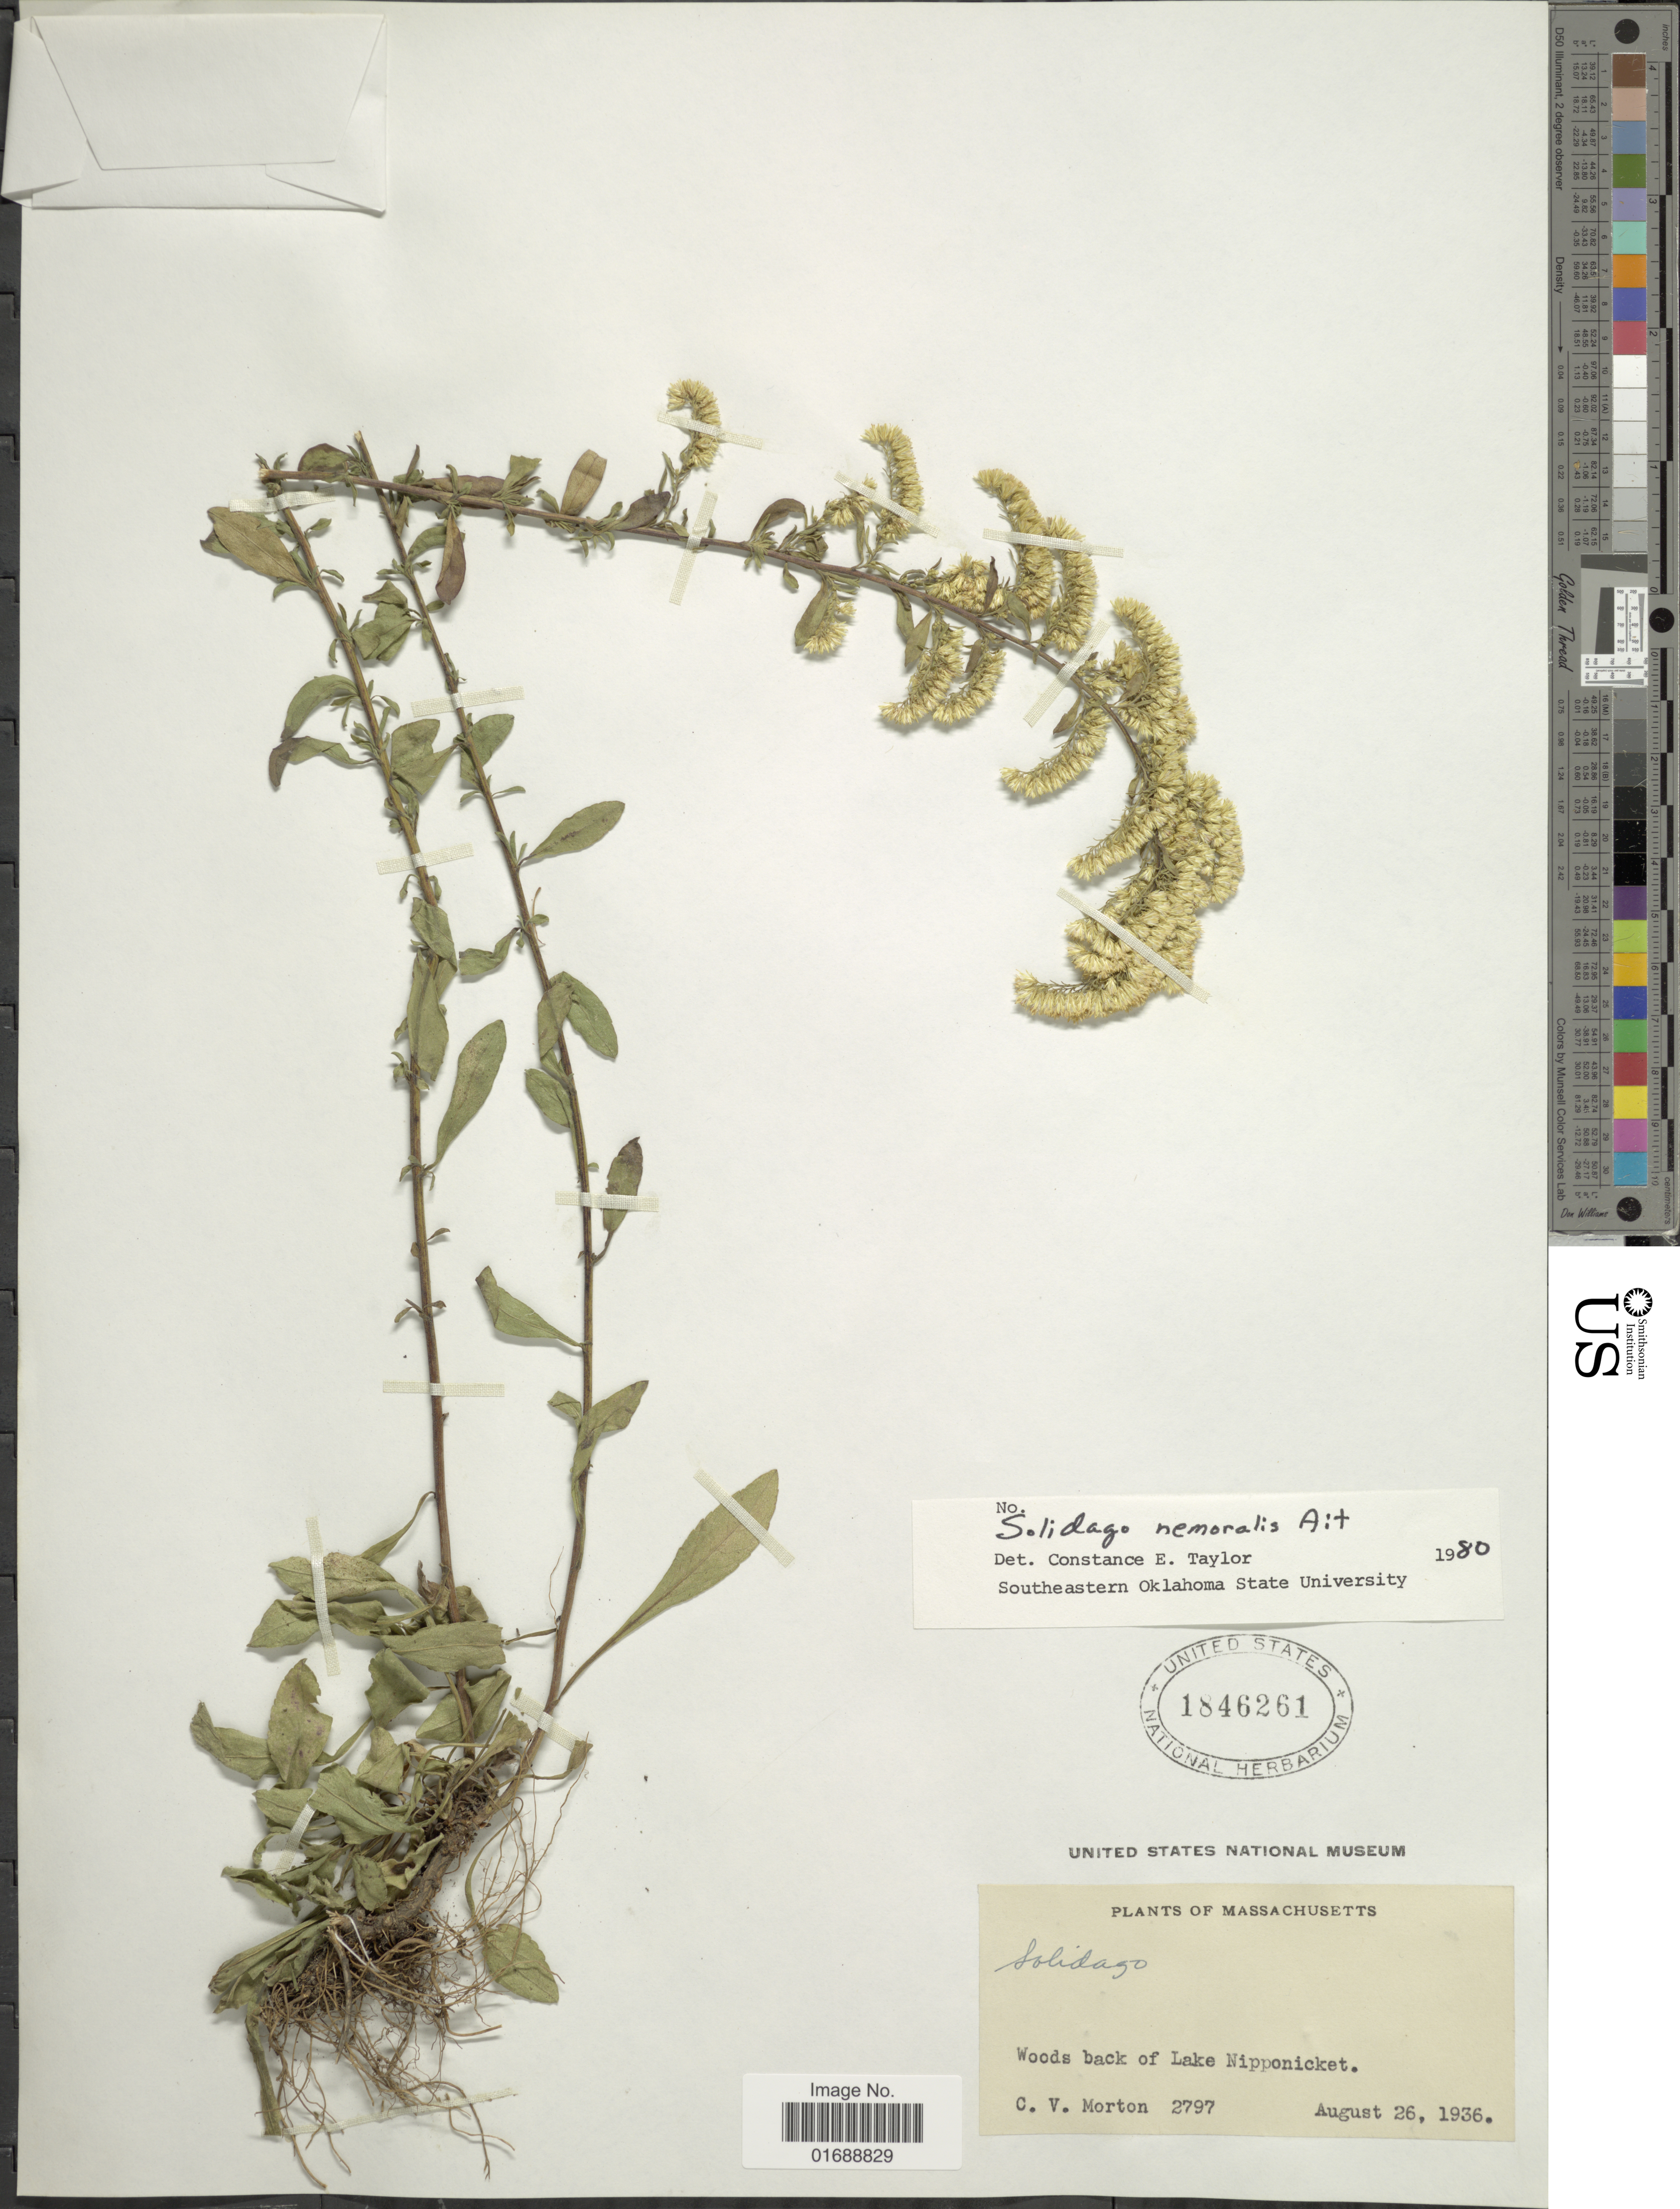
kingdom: Plantae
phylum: Tracheophyta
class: Magnoliopsida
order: Asterales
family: Asteraceae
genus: Solidago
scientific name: Solidago nemoralis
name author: Aiton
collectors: C. V. Morton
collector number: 2797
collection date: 1936-08-26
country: United States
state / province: Massachusetts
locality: Woods back of Lake Nipponicket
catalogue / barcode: US 1846261